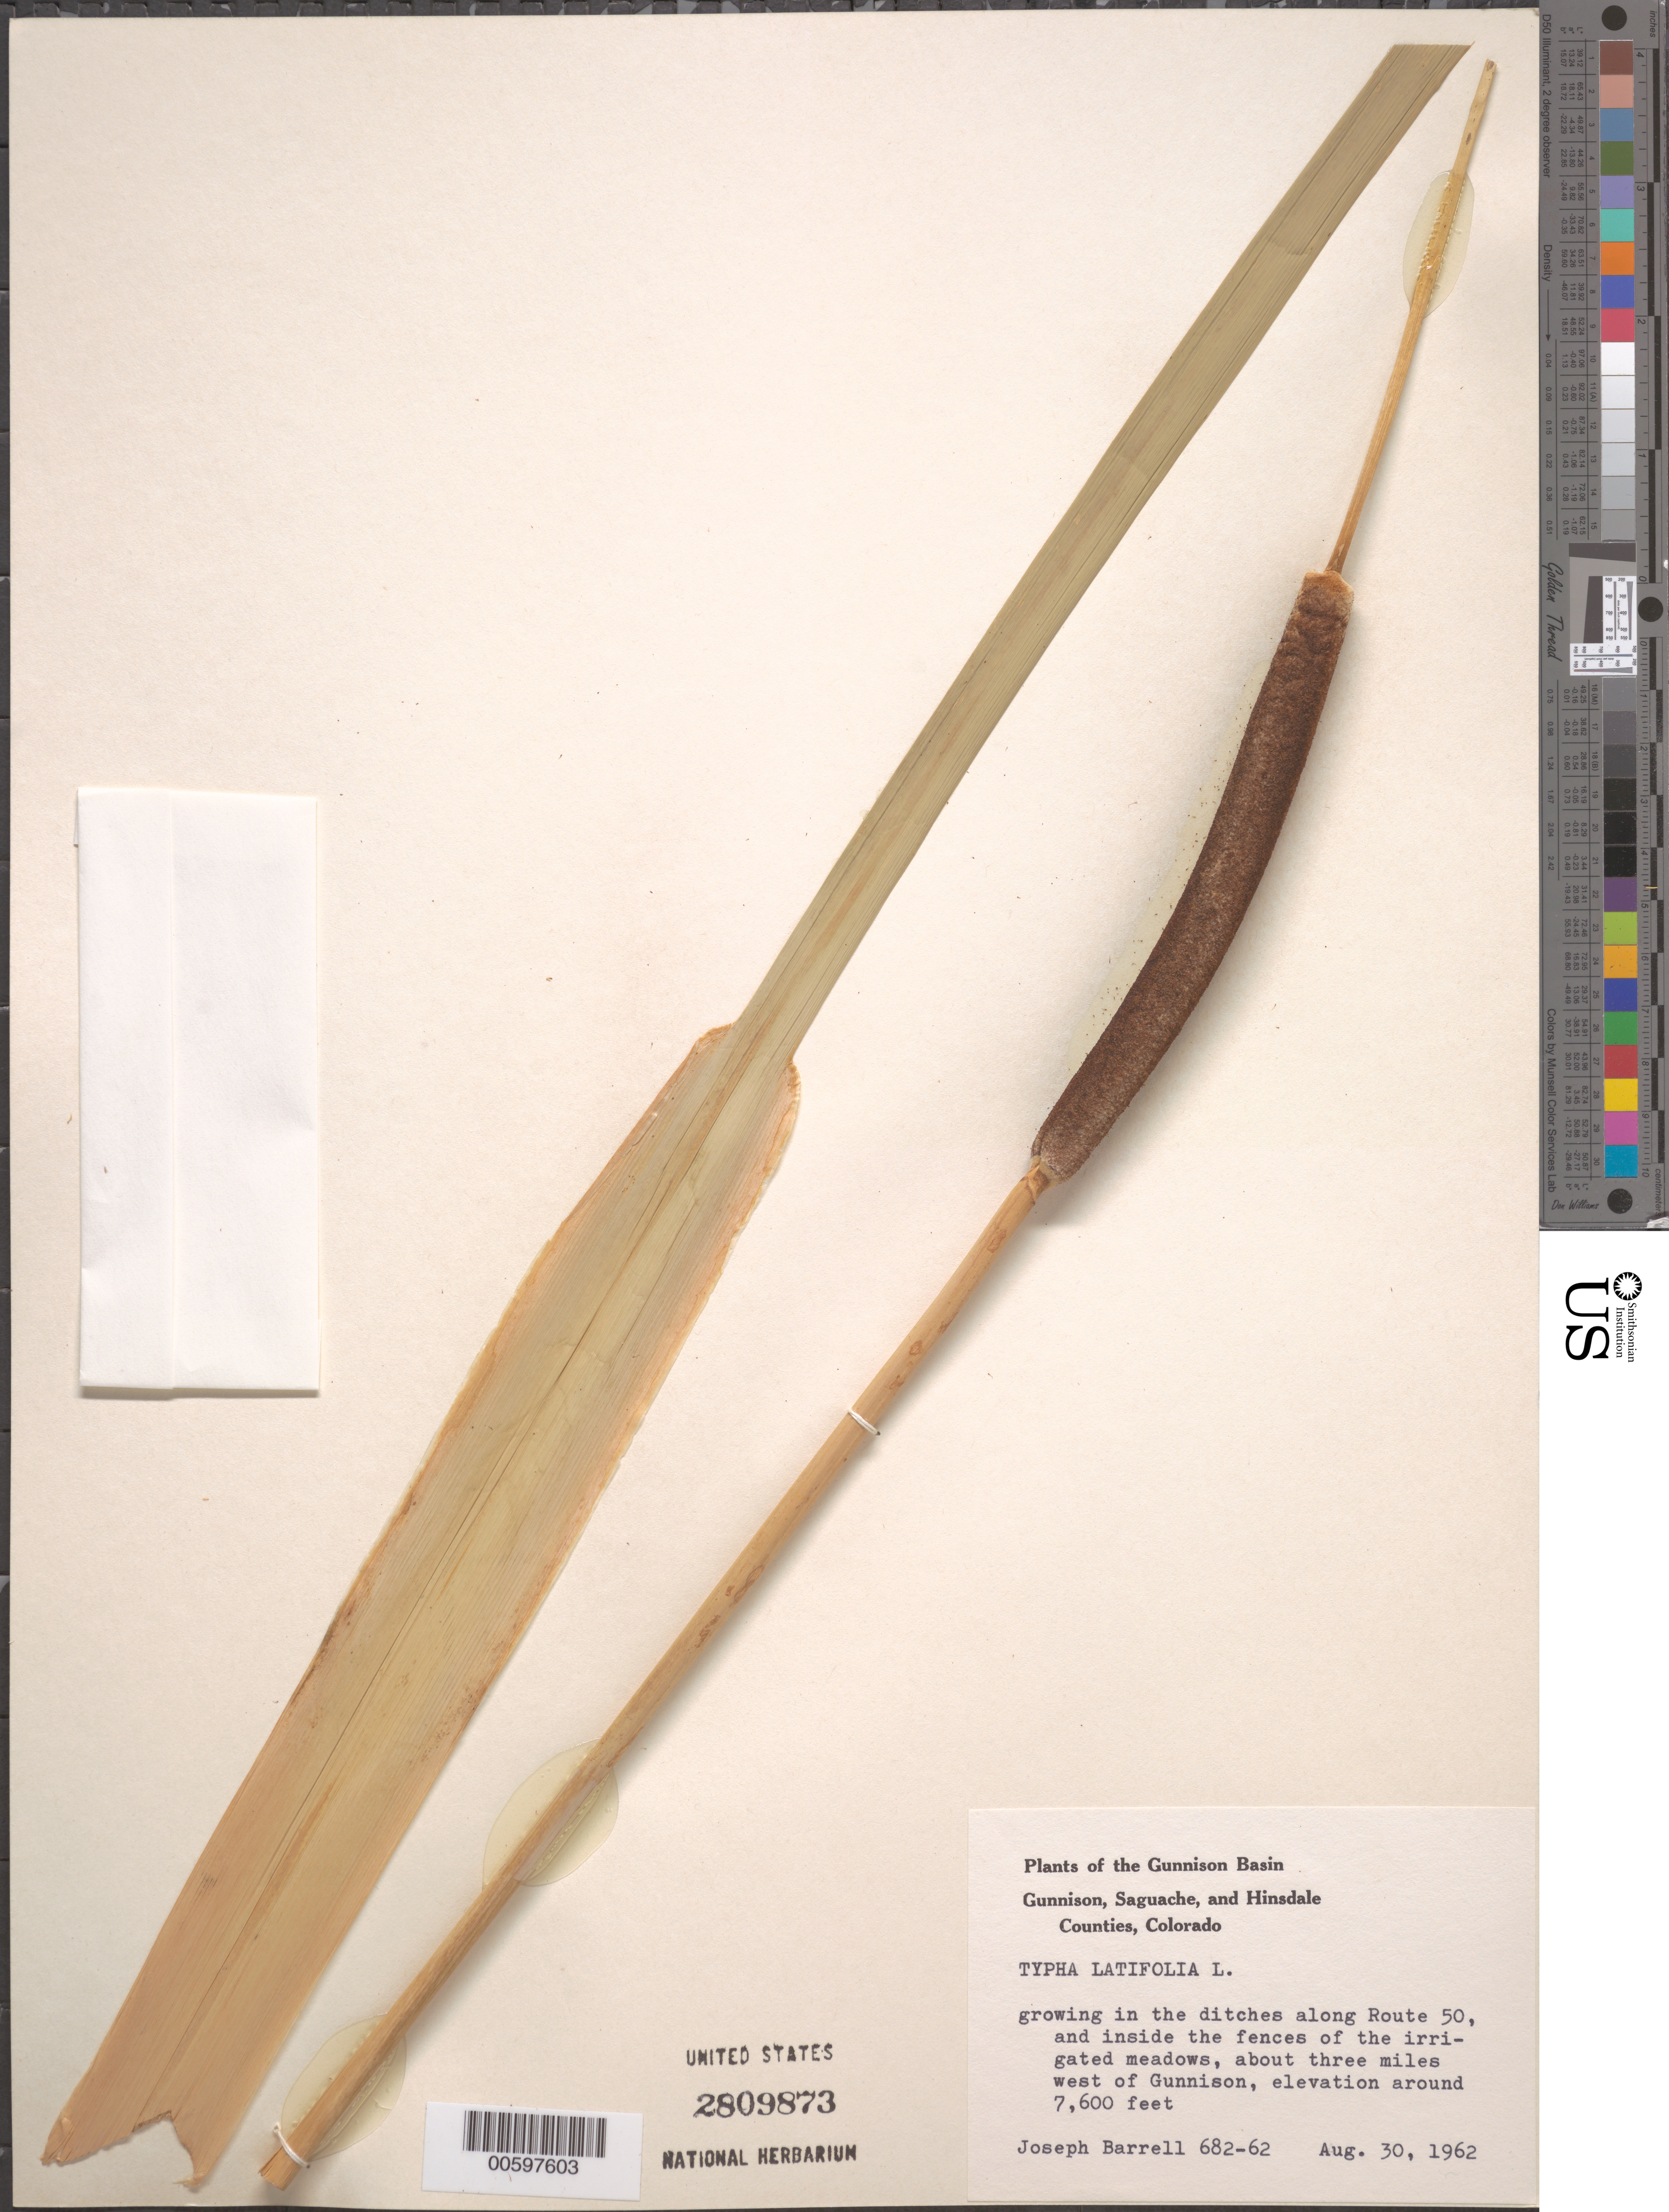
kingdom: Plantae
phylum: Tracheophyta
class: Liliopsida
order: Poales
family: Typhaceae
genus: Typha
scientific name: Typha latifolia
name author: L.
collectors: J. Barrell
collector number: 682-62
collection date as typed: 30 Aug 1962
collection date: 1962-08-30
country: United States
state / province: Colorado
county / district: Hinsdale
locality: Route 50, W of Gunnison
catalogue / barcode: US 2809873